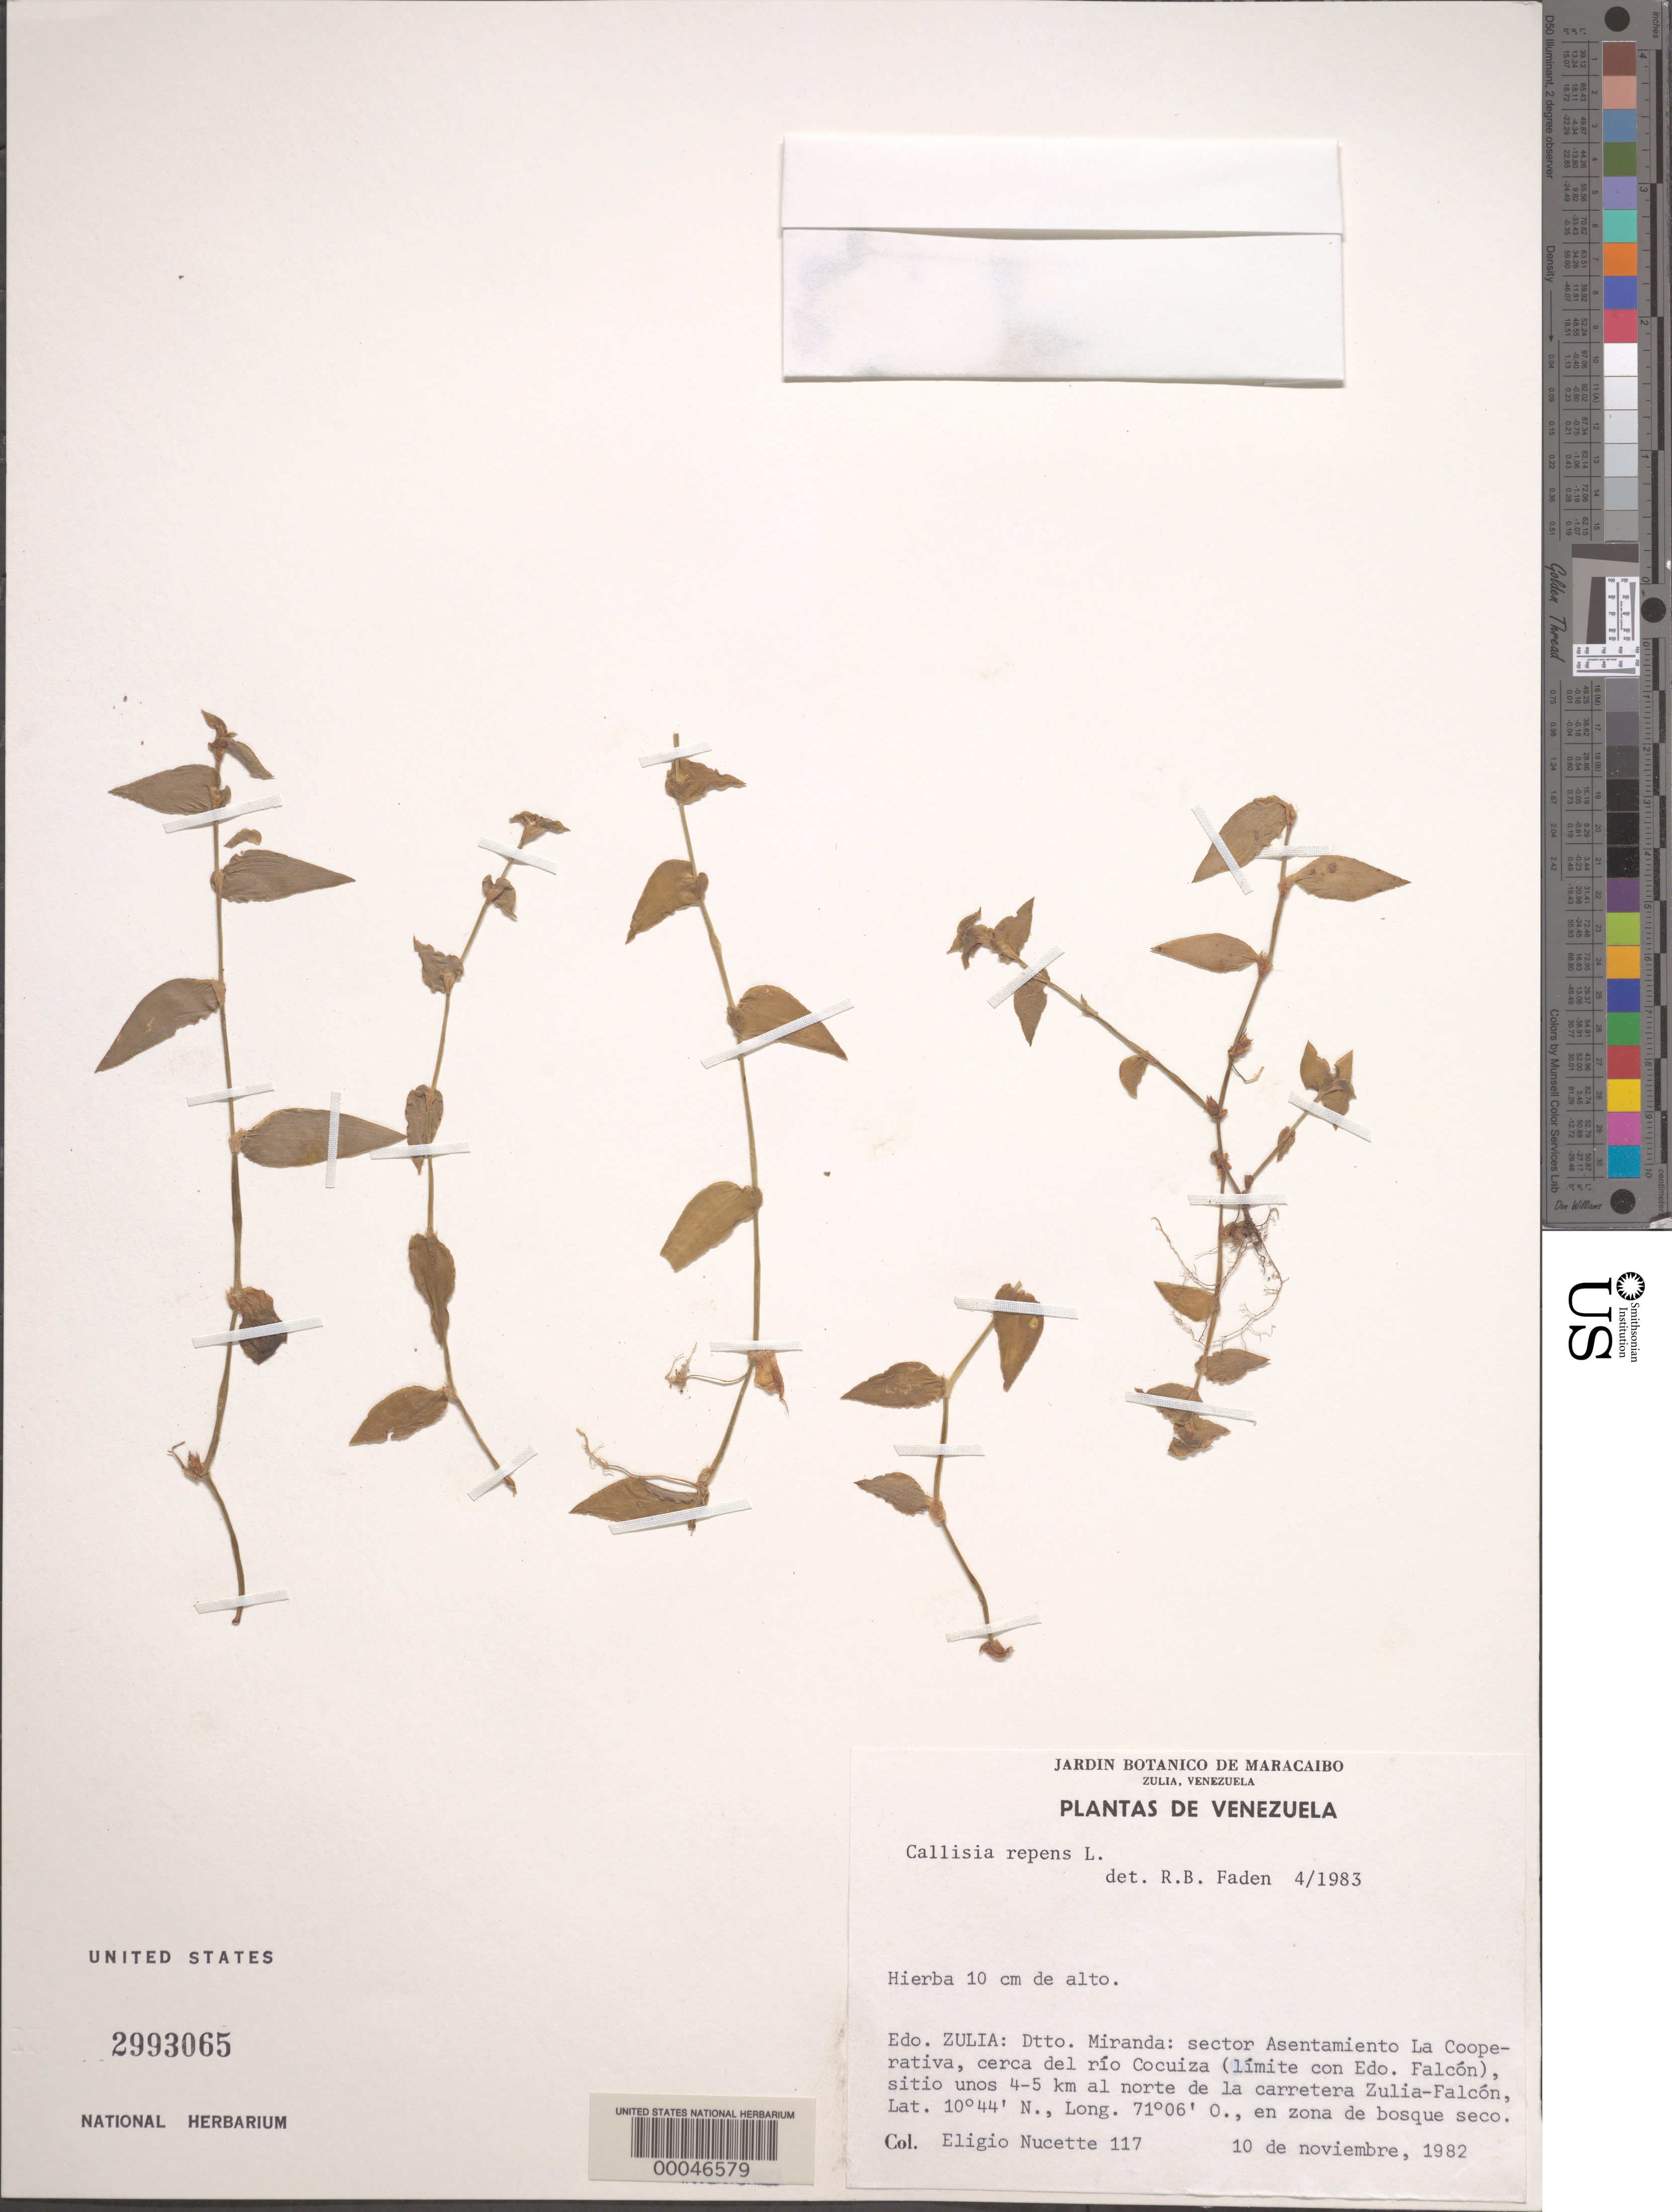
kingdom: Plantae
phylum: Tracheophyta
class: Liliopsida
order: Commelinales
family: Commelinaceae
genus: Callisia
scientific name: Callisia repens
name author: (Jacq.) L.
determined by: Faden, Robert B., (US), Smithsonian Institution - National Museum of Natural History (UNITED STATES)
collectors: E. Nucette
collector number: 117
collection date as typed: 10 Nov 1982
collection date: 1982-11-10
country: Venezuela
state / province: Zulia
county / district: Miranda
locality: Near rio cocuiza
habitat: Secondary forest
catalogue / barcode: US 2993065